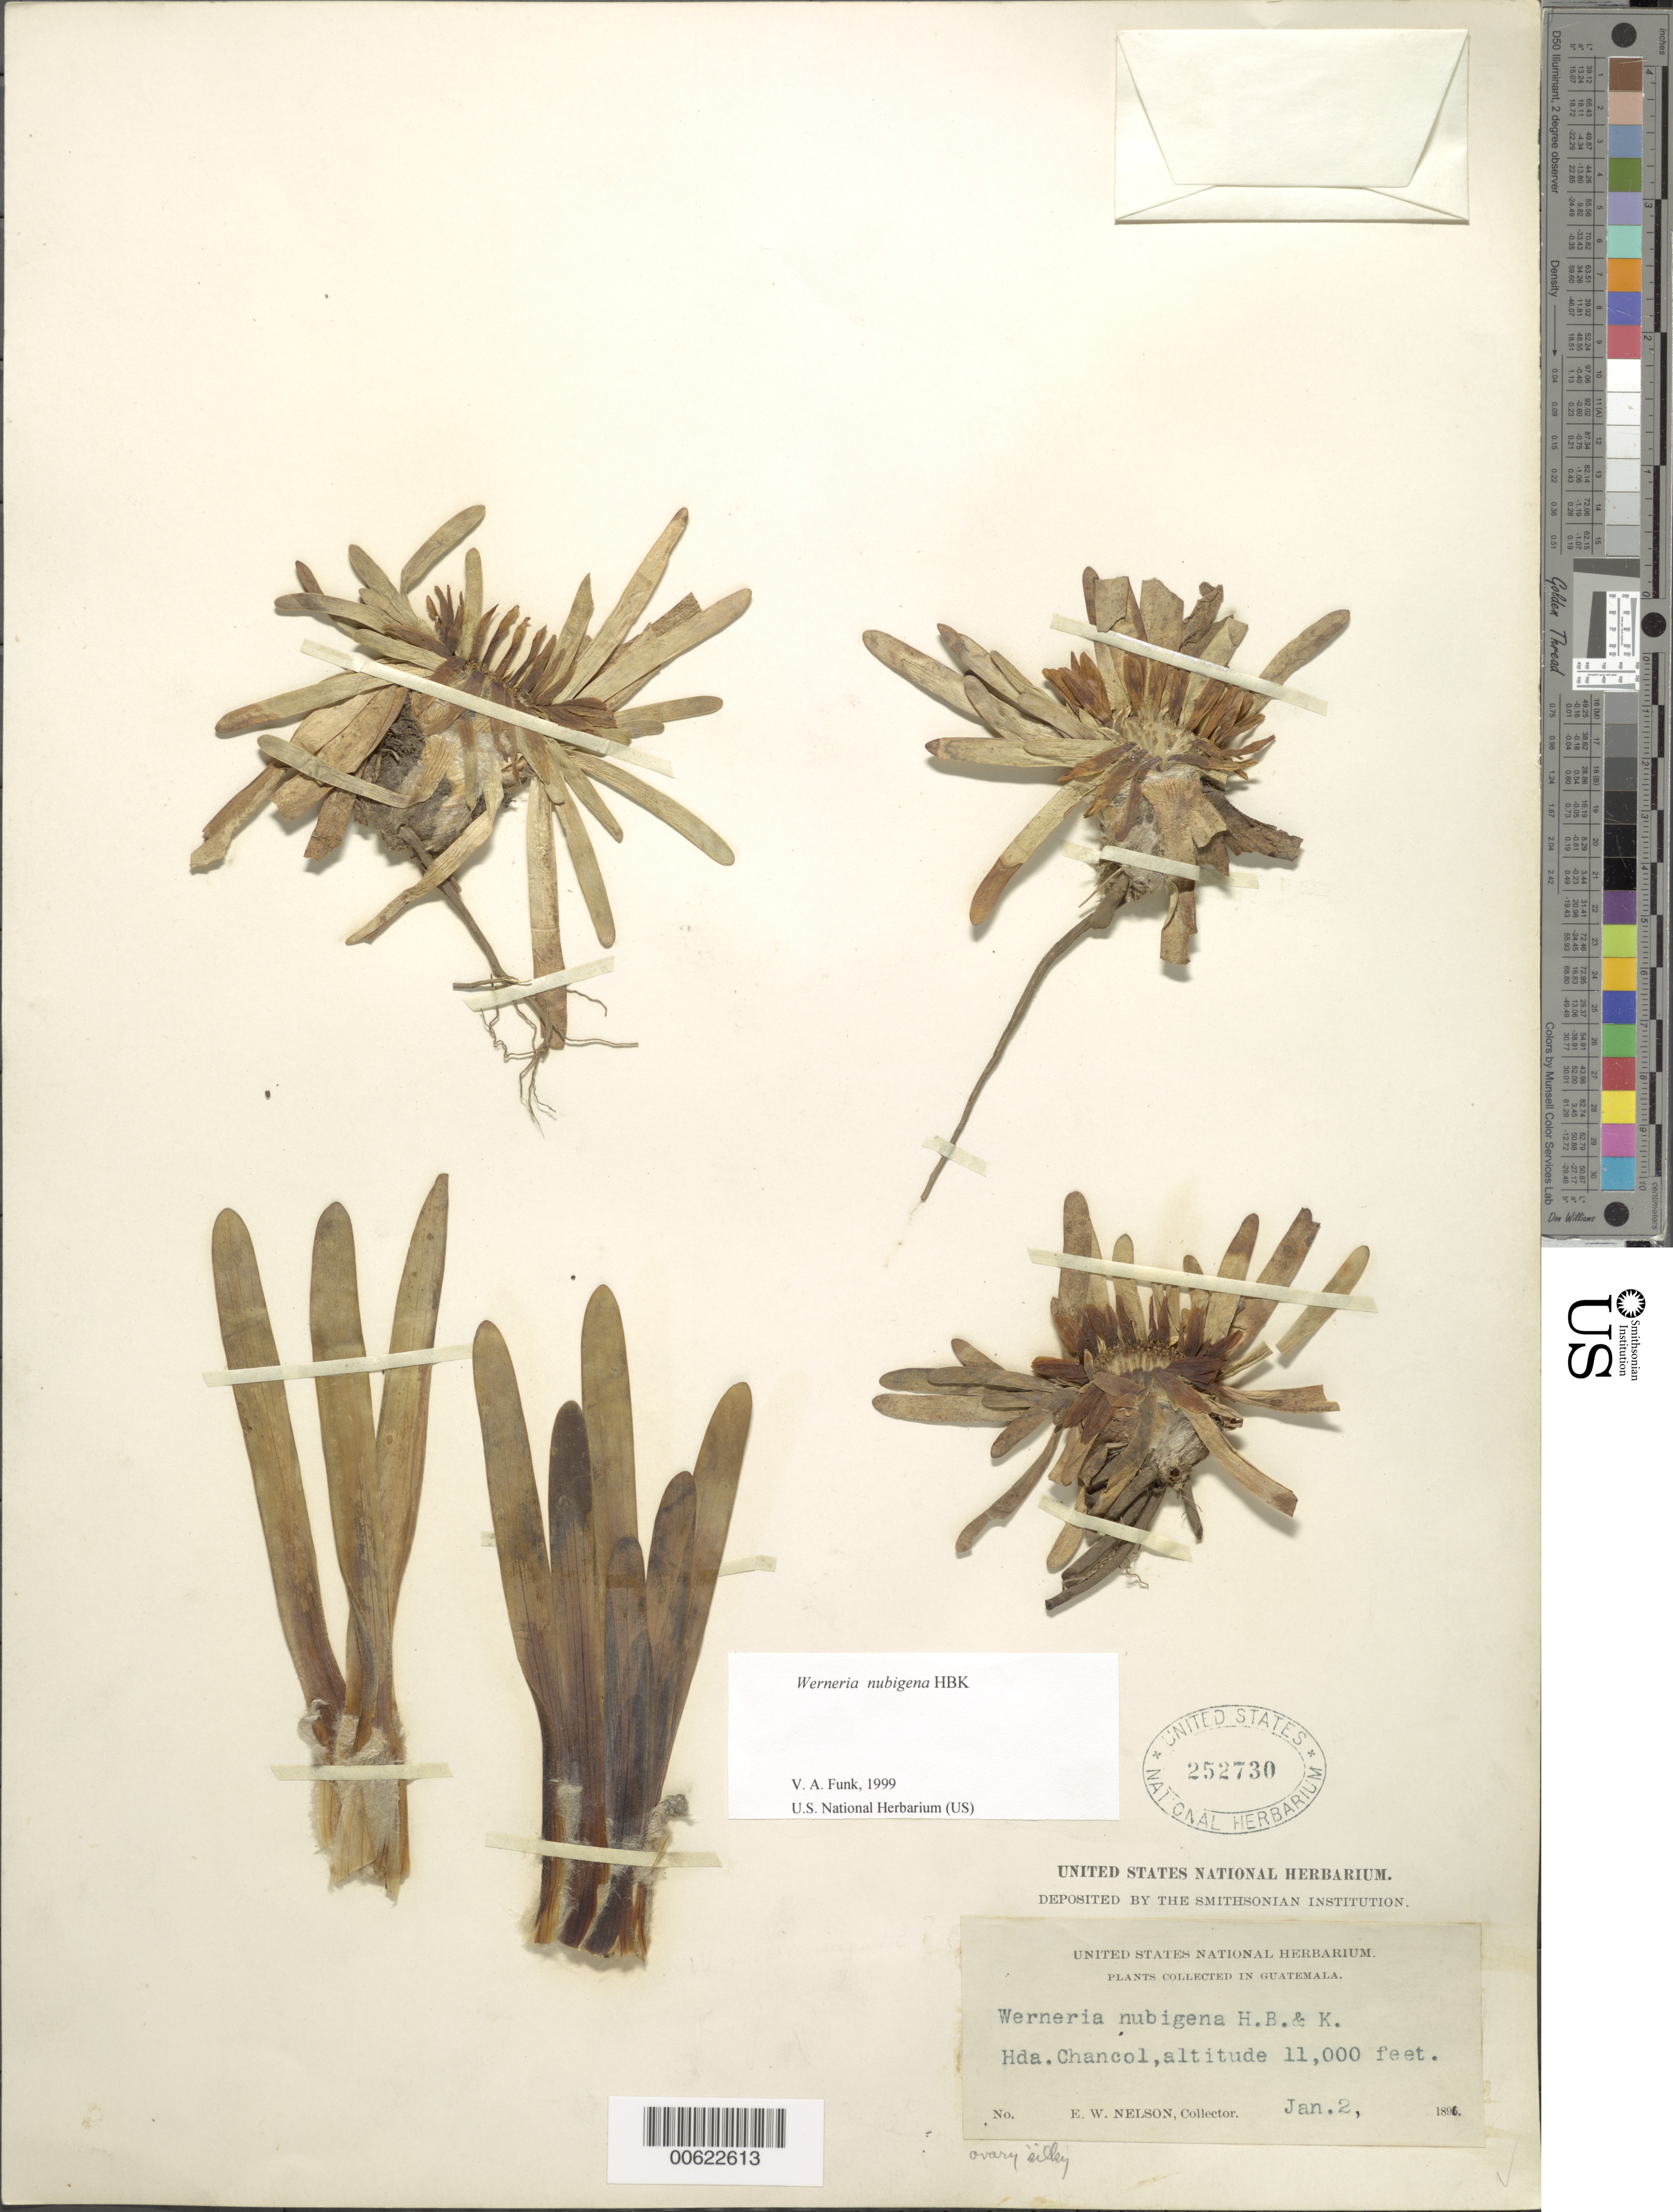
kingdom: Plantae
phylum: Tracheophyta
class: Magnoliopsida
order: Asterales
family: Asteraceae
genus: Werneria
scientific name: Werneria nubigena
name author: Kunth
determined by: Funk, Vicki A., (BOT), Smithsonian Institution - National Museum of Natural History (UNITED STATES)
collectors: E. W. Nelson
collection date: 1896-01-02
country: Guatemala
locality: Hacienda Chancol [not in GAZ]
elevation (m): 3350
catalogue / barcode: US 252730